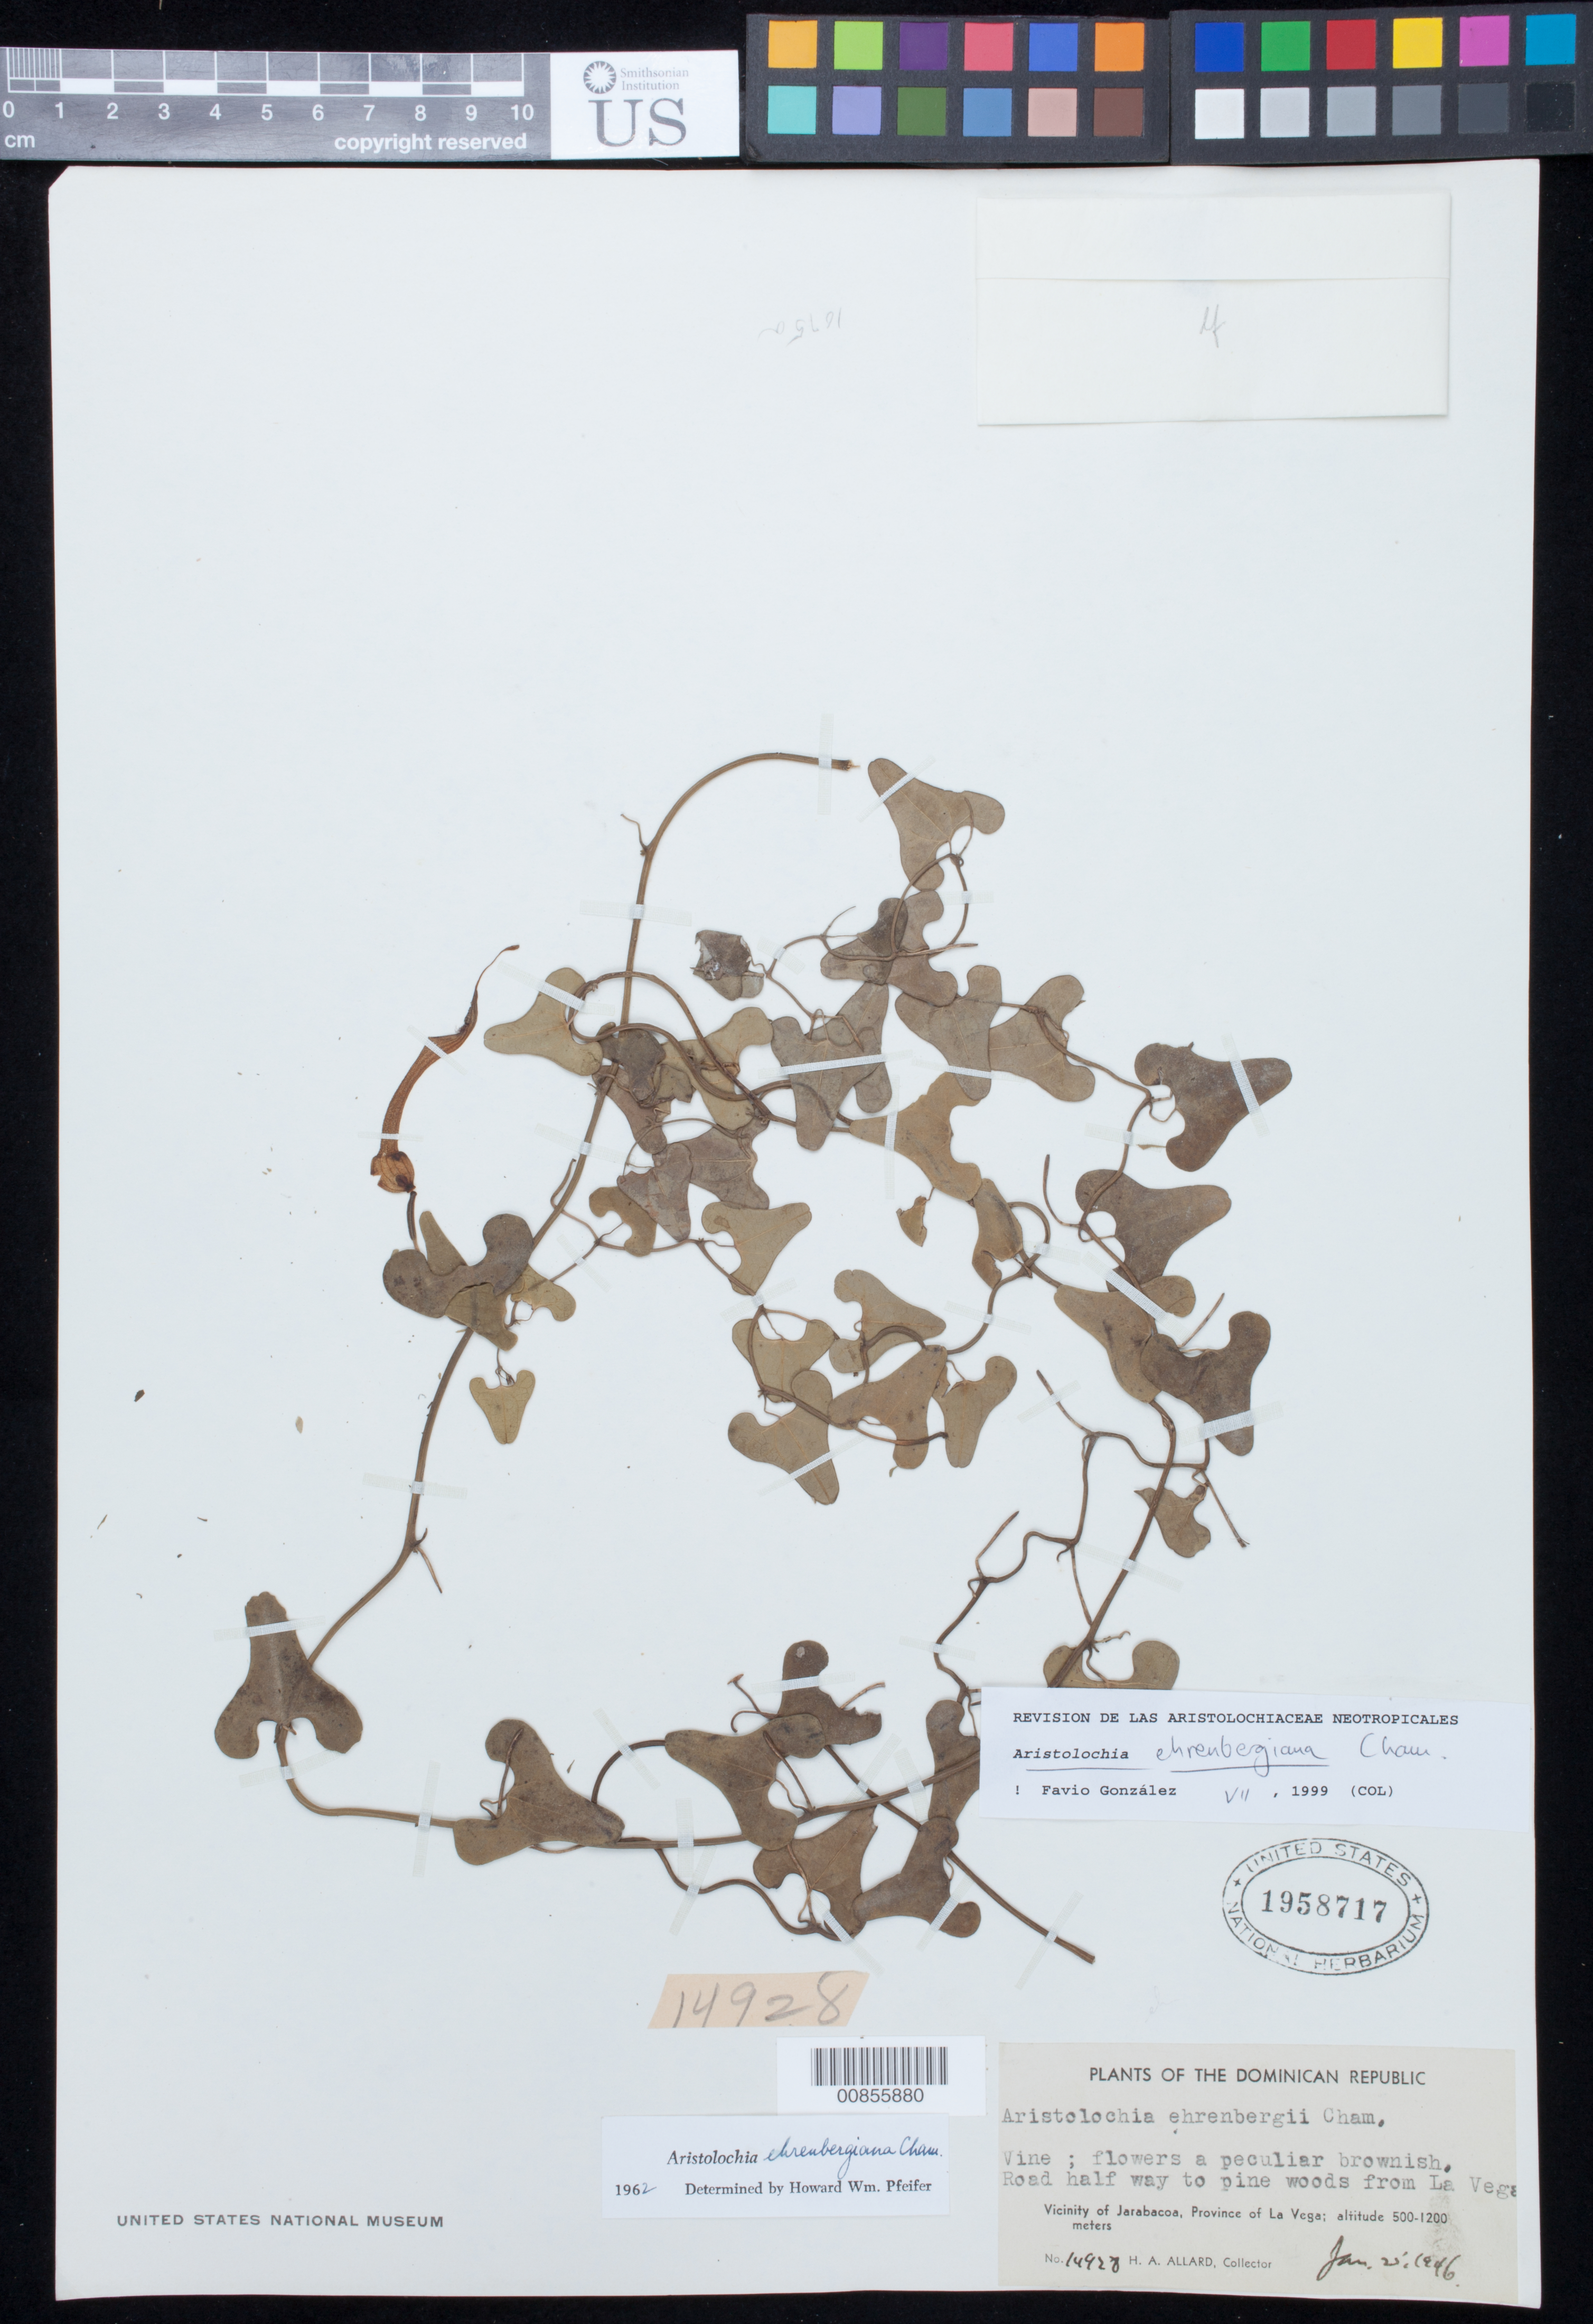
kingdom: Plantae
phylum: Tracheophyta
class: Magnoliopsida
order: Piperales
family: Aristolochiaceae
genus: Aristolochia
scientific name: Aristolochia ehrenbergiana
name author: Cham.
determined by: González, F., (COL), Universidad Nacional de Colombia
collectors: H. A. Allard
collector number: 14928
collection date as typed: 25 Jan 1946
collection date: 1946-01-25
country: Dominican Republic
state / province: La Vega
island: Hispaniola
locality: Vicinity of Jarabacoa. Road half way to pine woods from La Vega.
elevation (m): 500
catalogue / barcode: US 1958717